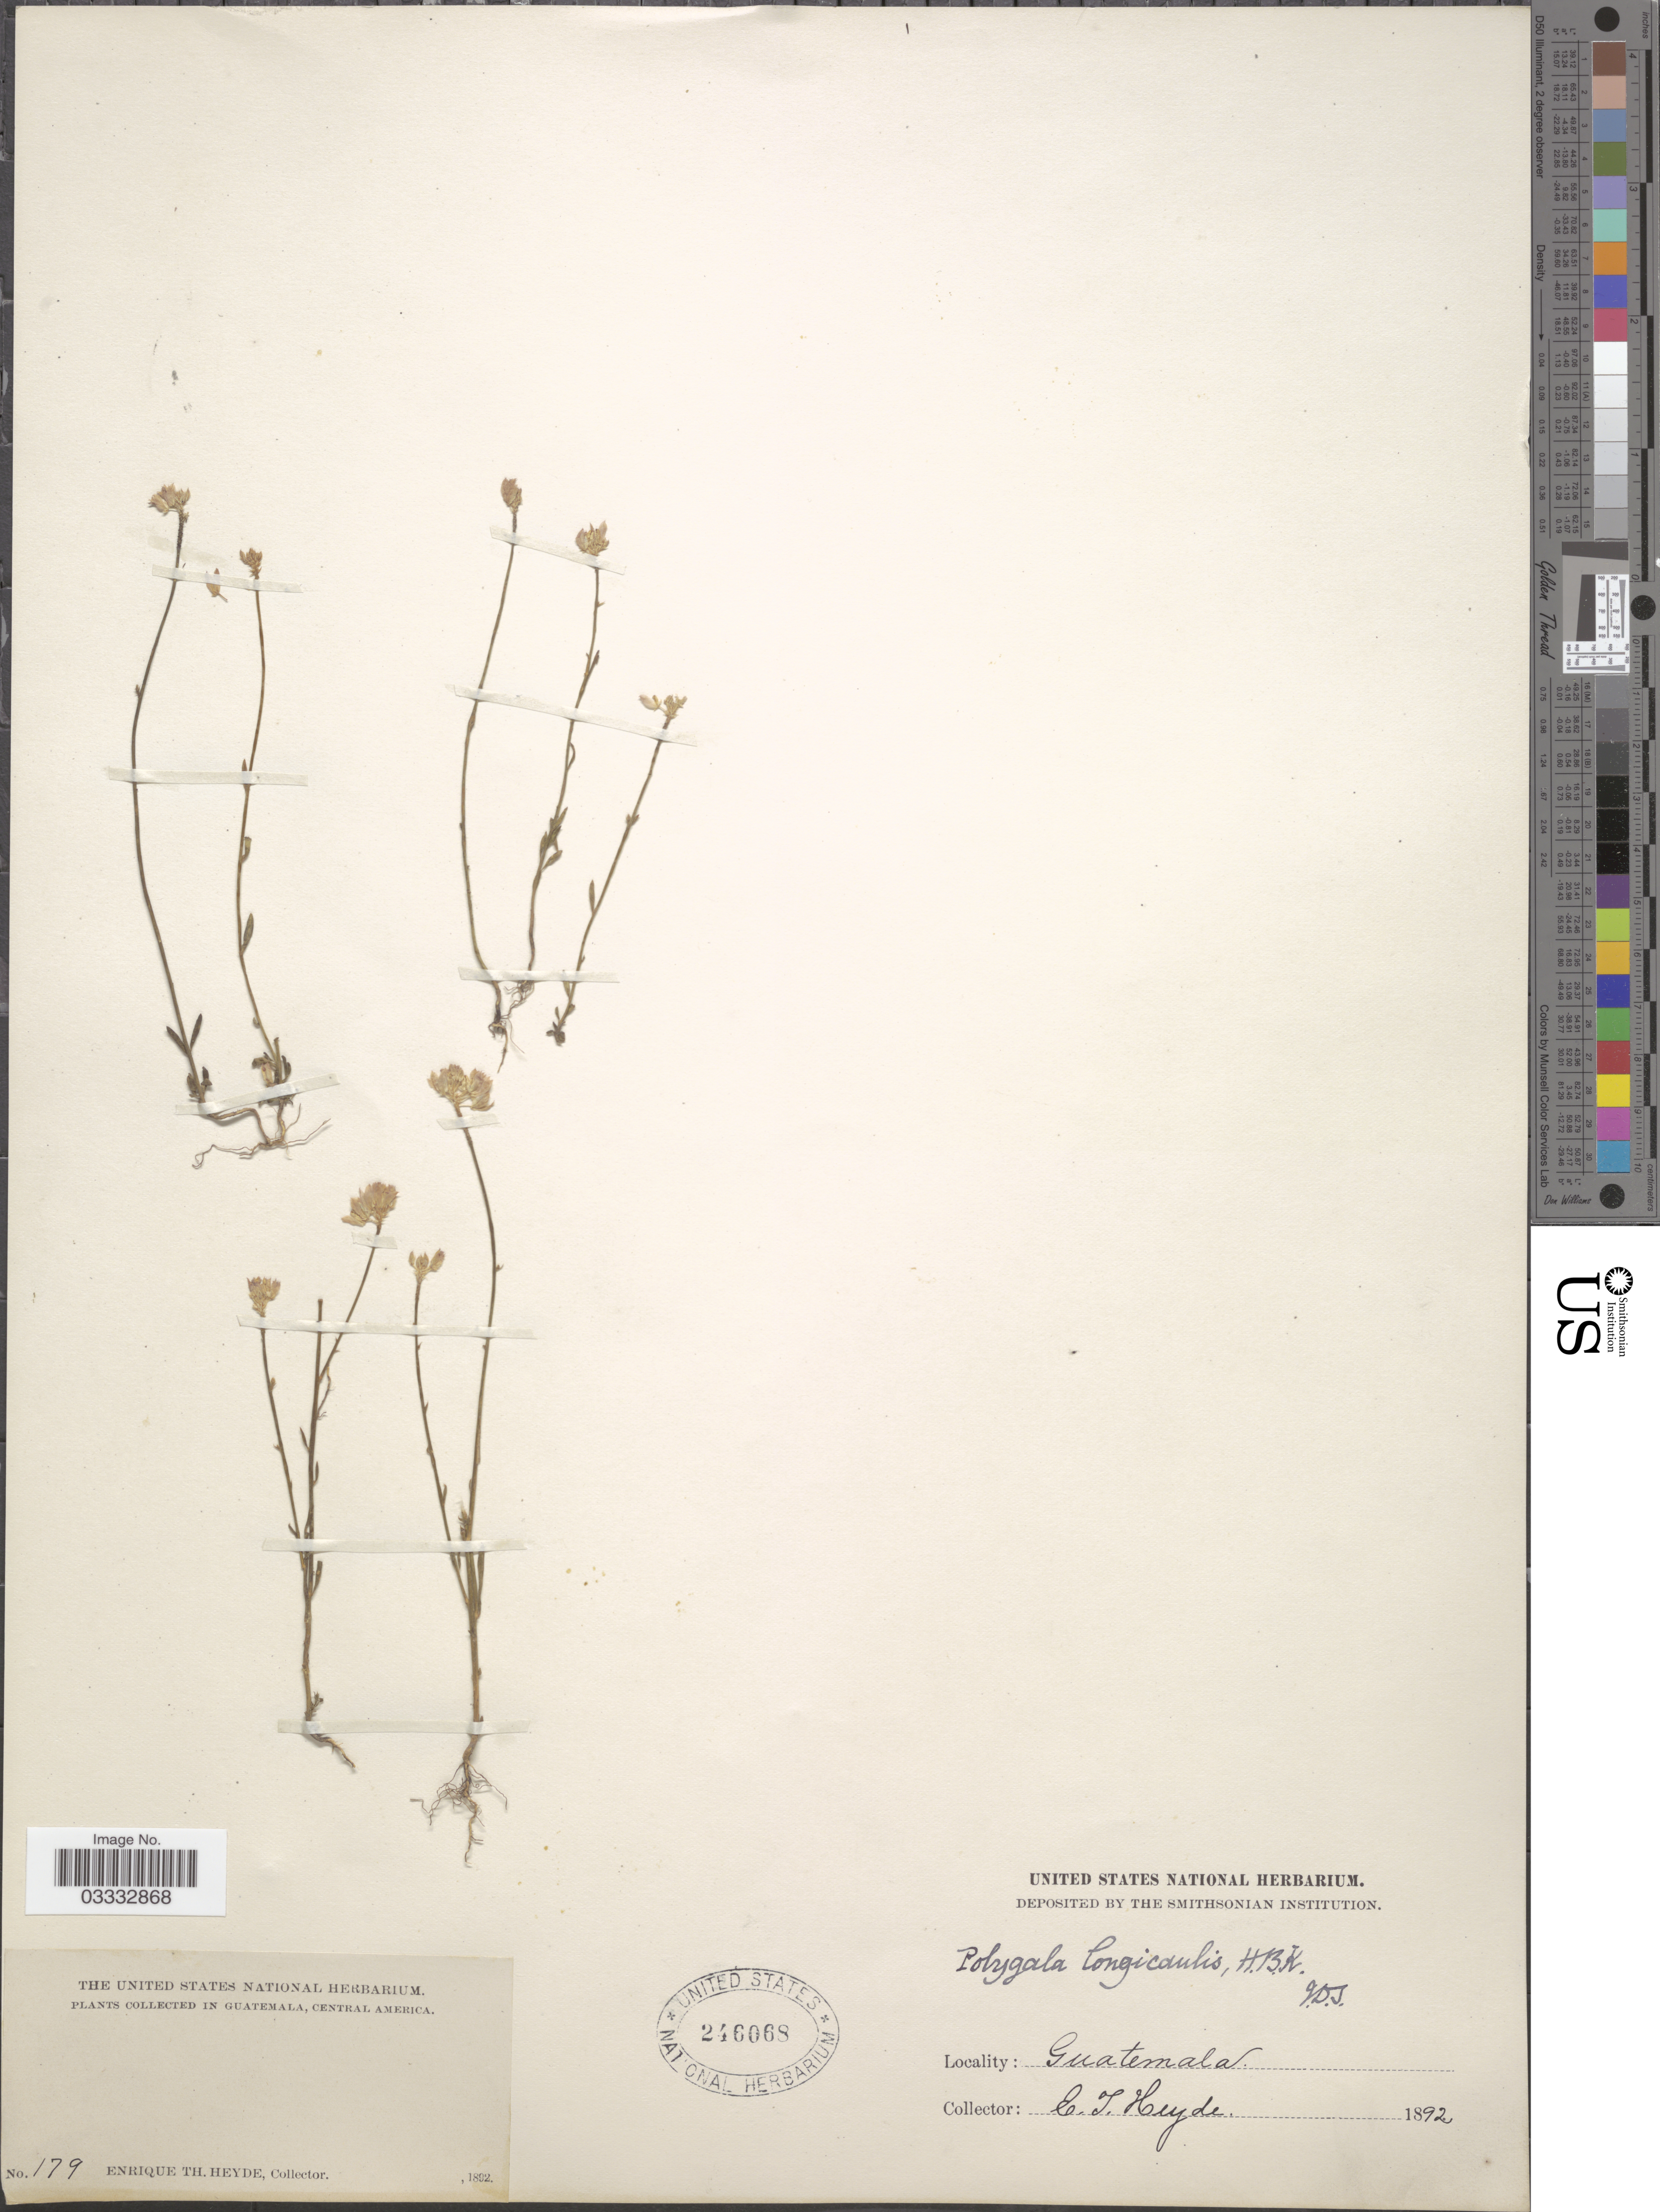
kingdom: Plantae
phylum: Tracheophyta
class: Magnoliopsida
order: Fabales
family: Polygalaceae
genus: Polygala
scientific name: Polygala longicaulis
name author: Kunth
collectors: E. T. Heyde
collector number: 179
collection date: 1892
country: Guatemala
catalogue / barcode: US 246068